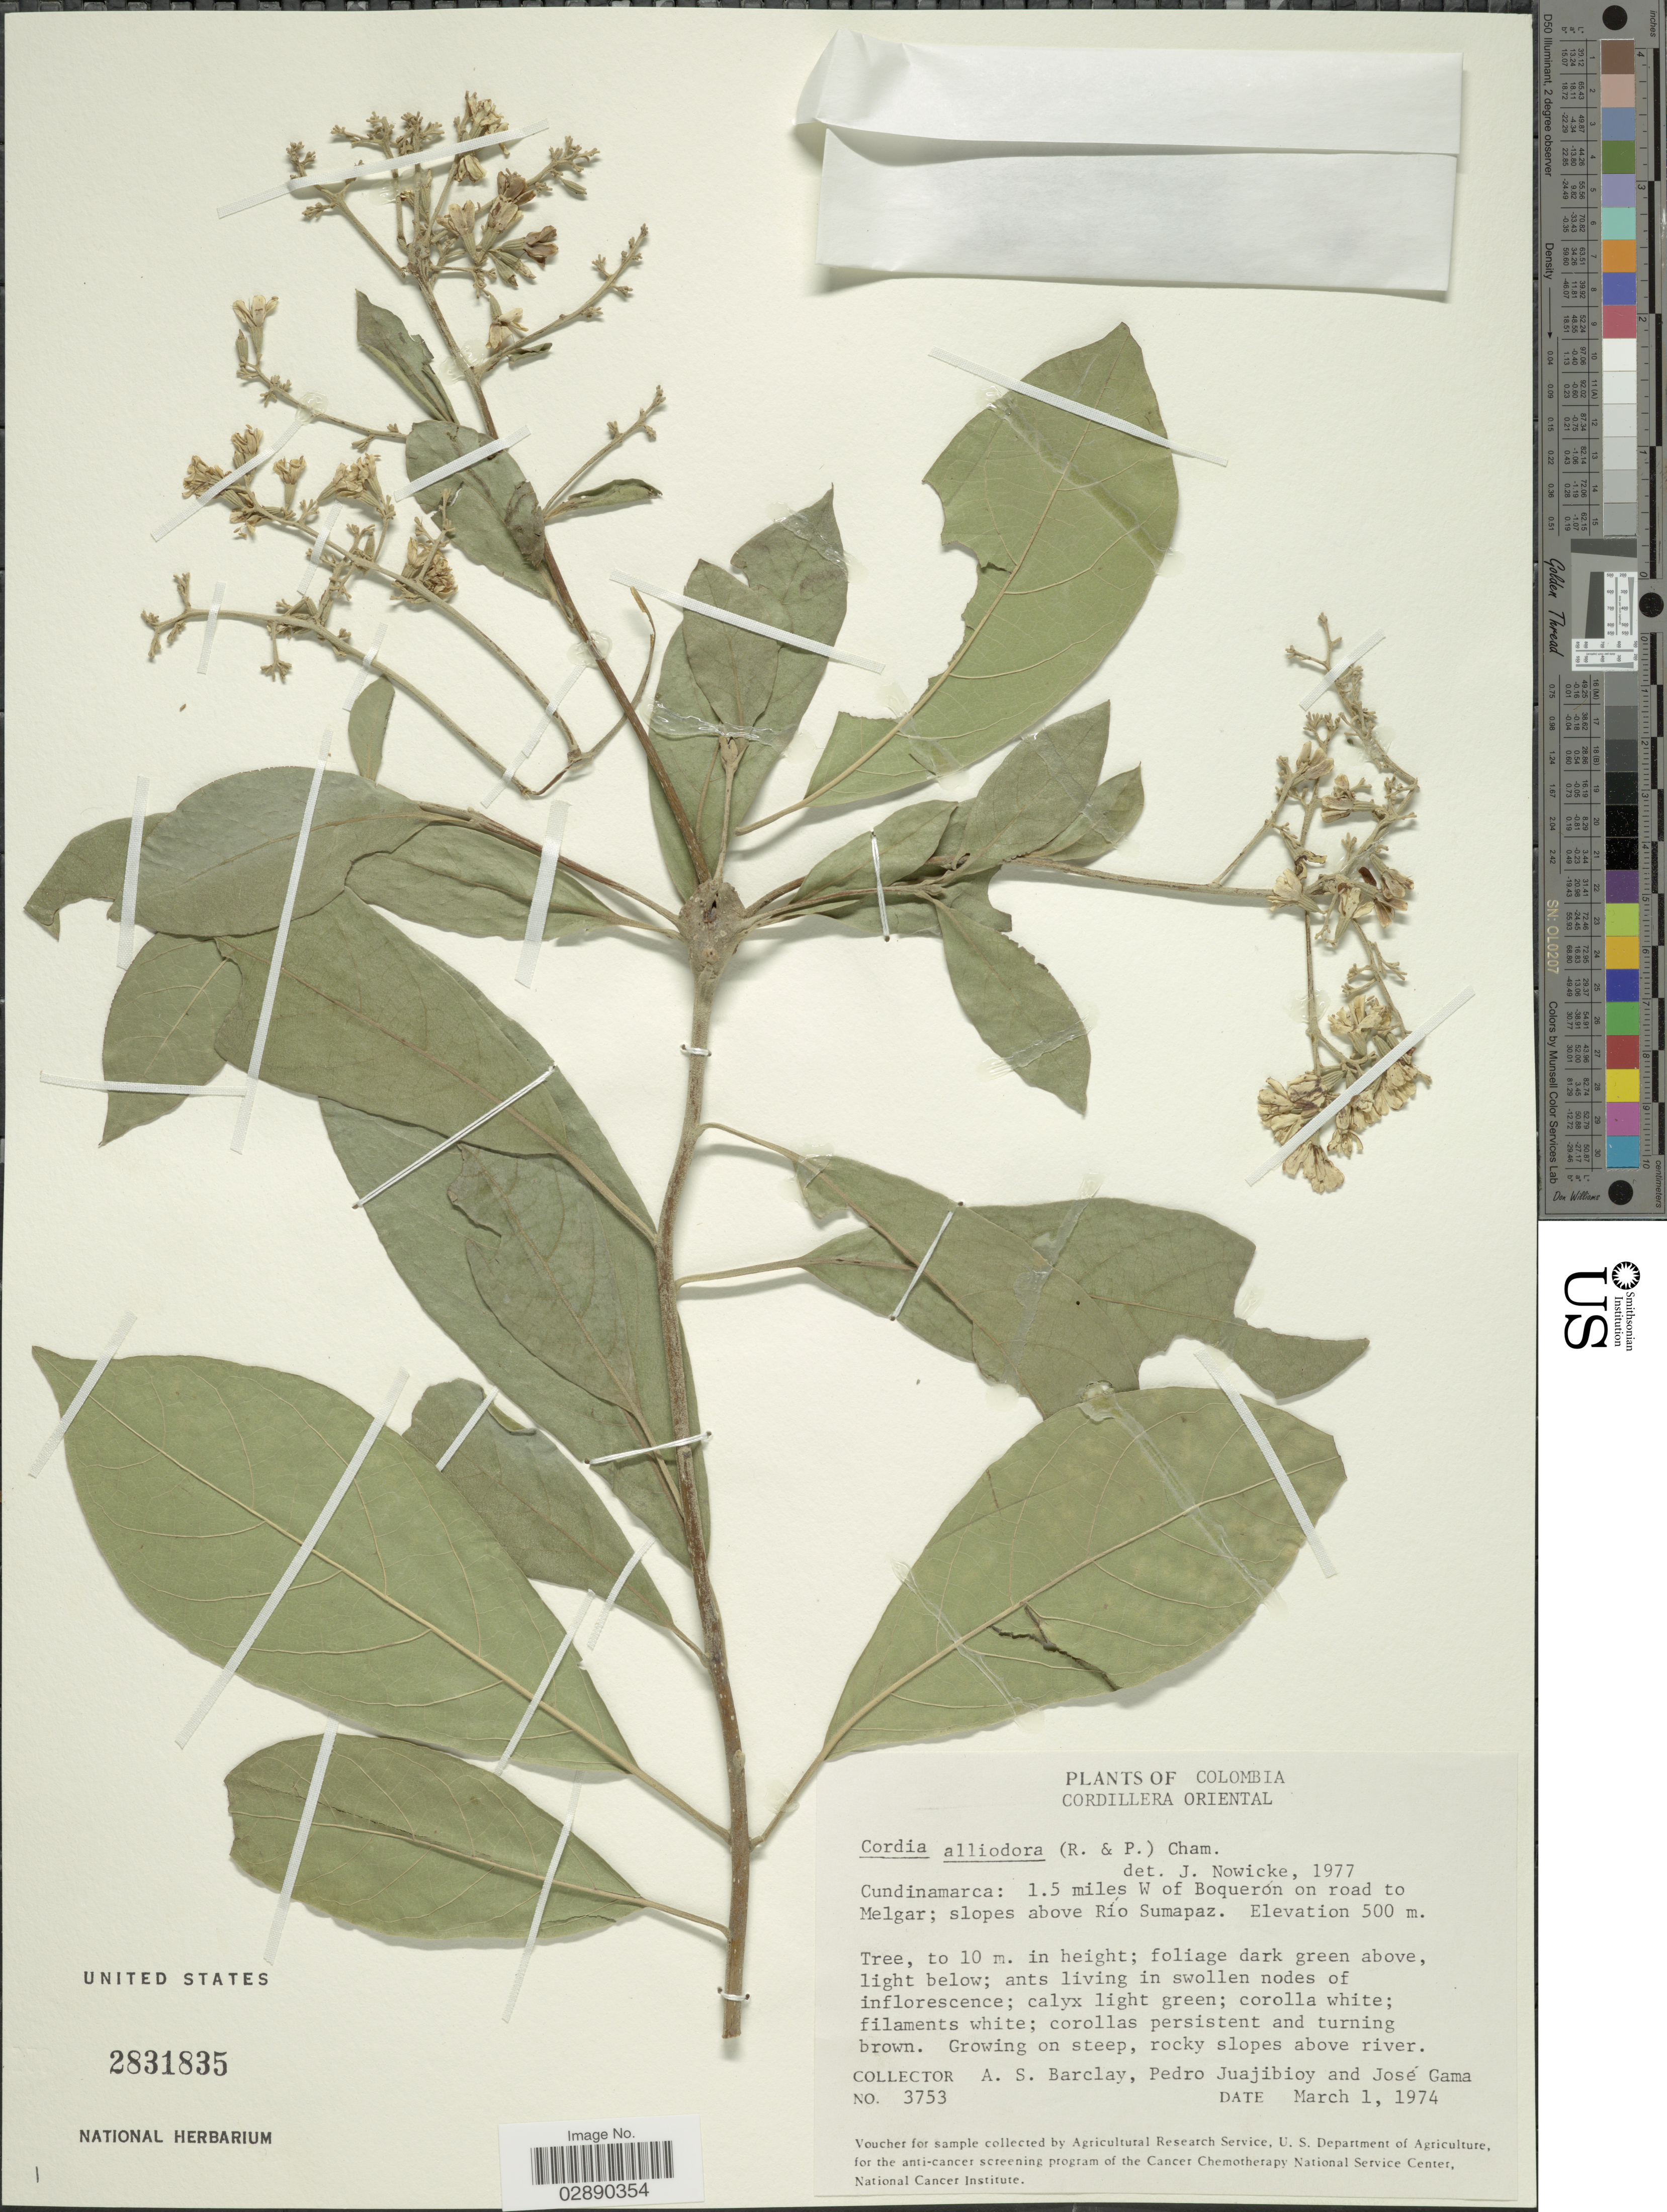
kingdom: Plantae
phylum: Tracheophyta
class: Magnoliopsida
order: Boraginales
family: Cordiaceae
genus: Cordia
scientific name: Cordia alliodora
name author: (Ruiz & Pav.) Oken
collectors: A. S. Barclay, P. Juajibioy & J. Gama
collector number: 3753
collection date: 1974-03-01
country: Colombia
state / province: Cundinamarca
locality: Cordillera Oriental. 1.5 miles W of Boquerón on road to Melgar; slopes above Río Sumapaz.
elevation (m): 500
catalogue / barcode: US 2831835